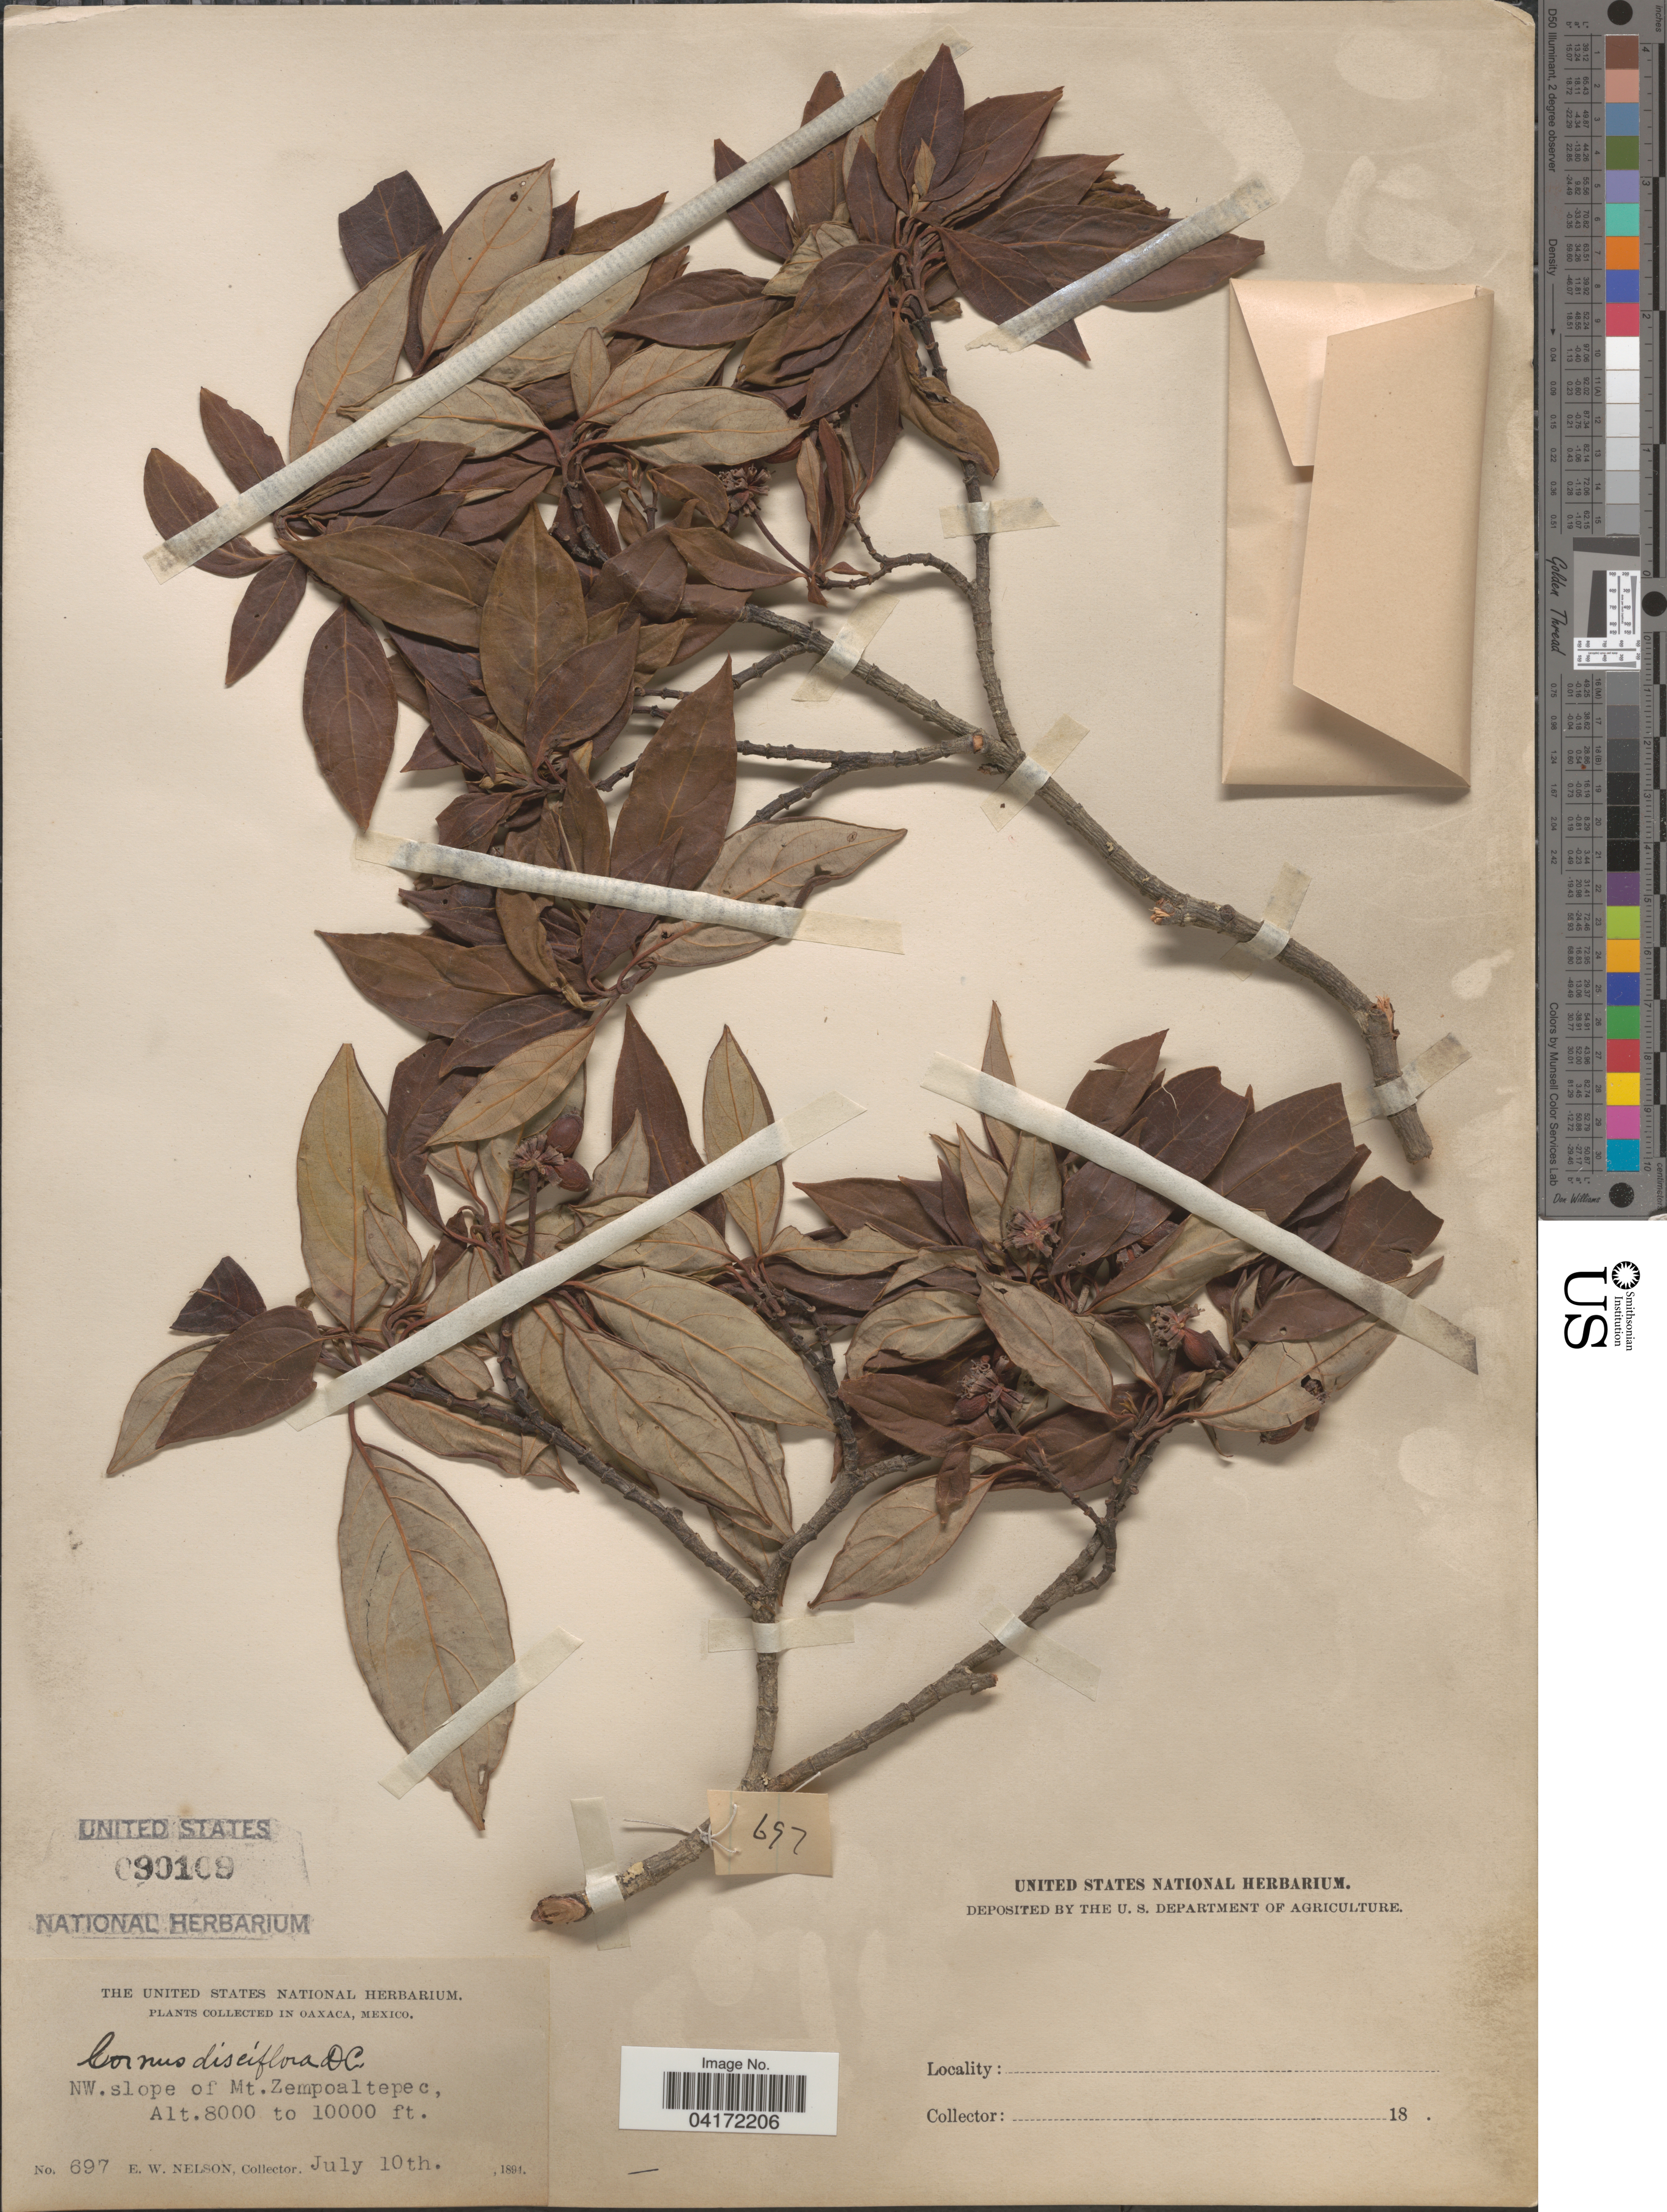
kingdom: Plantae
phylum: Tracheophyta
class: Magnoliopsida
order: Cornales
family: Cornaceae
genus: Cornus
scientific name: Cornus disciflora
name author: Moc. & Sessé ex DC.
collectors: E. W. Nelson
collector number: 697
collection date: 1891-07-10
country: Mexico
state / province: Oaxaca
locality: NW. slope of Mt. Zempoaltepec.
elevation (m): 2438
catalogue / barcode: US 90109